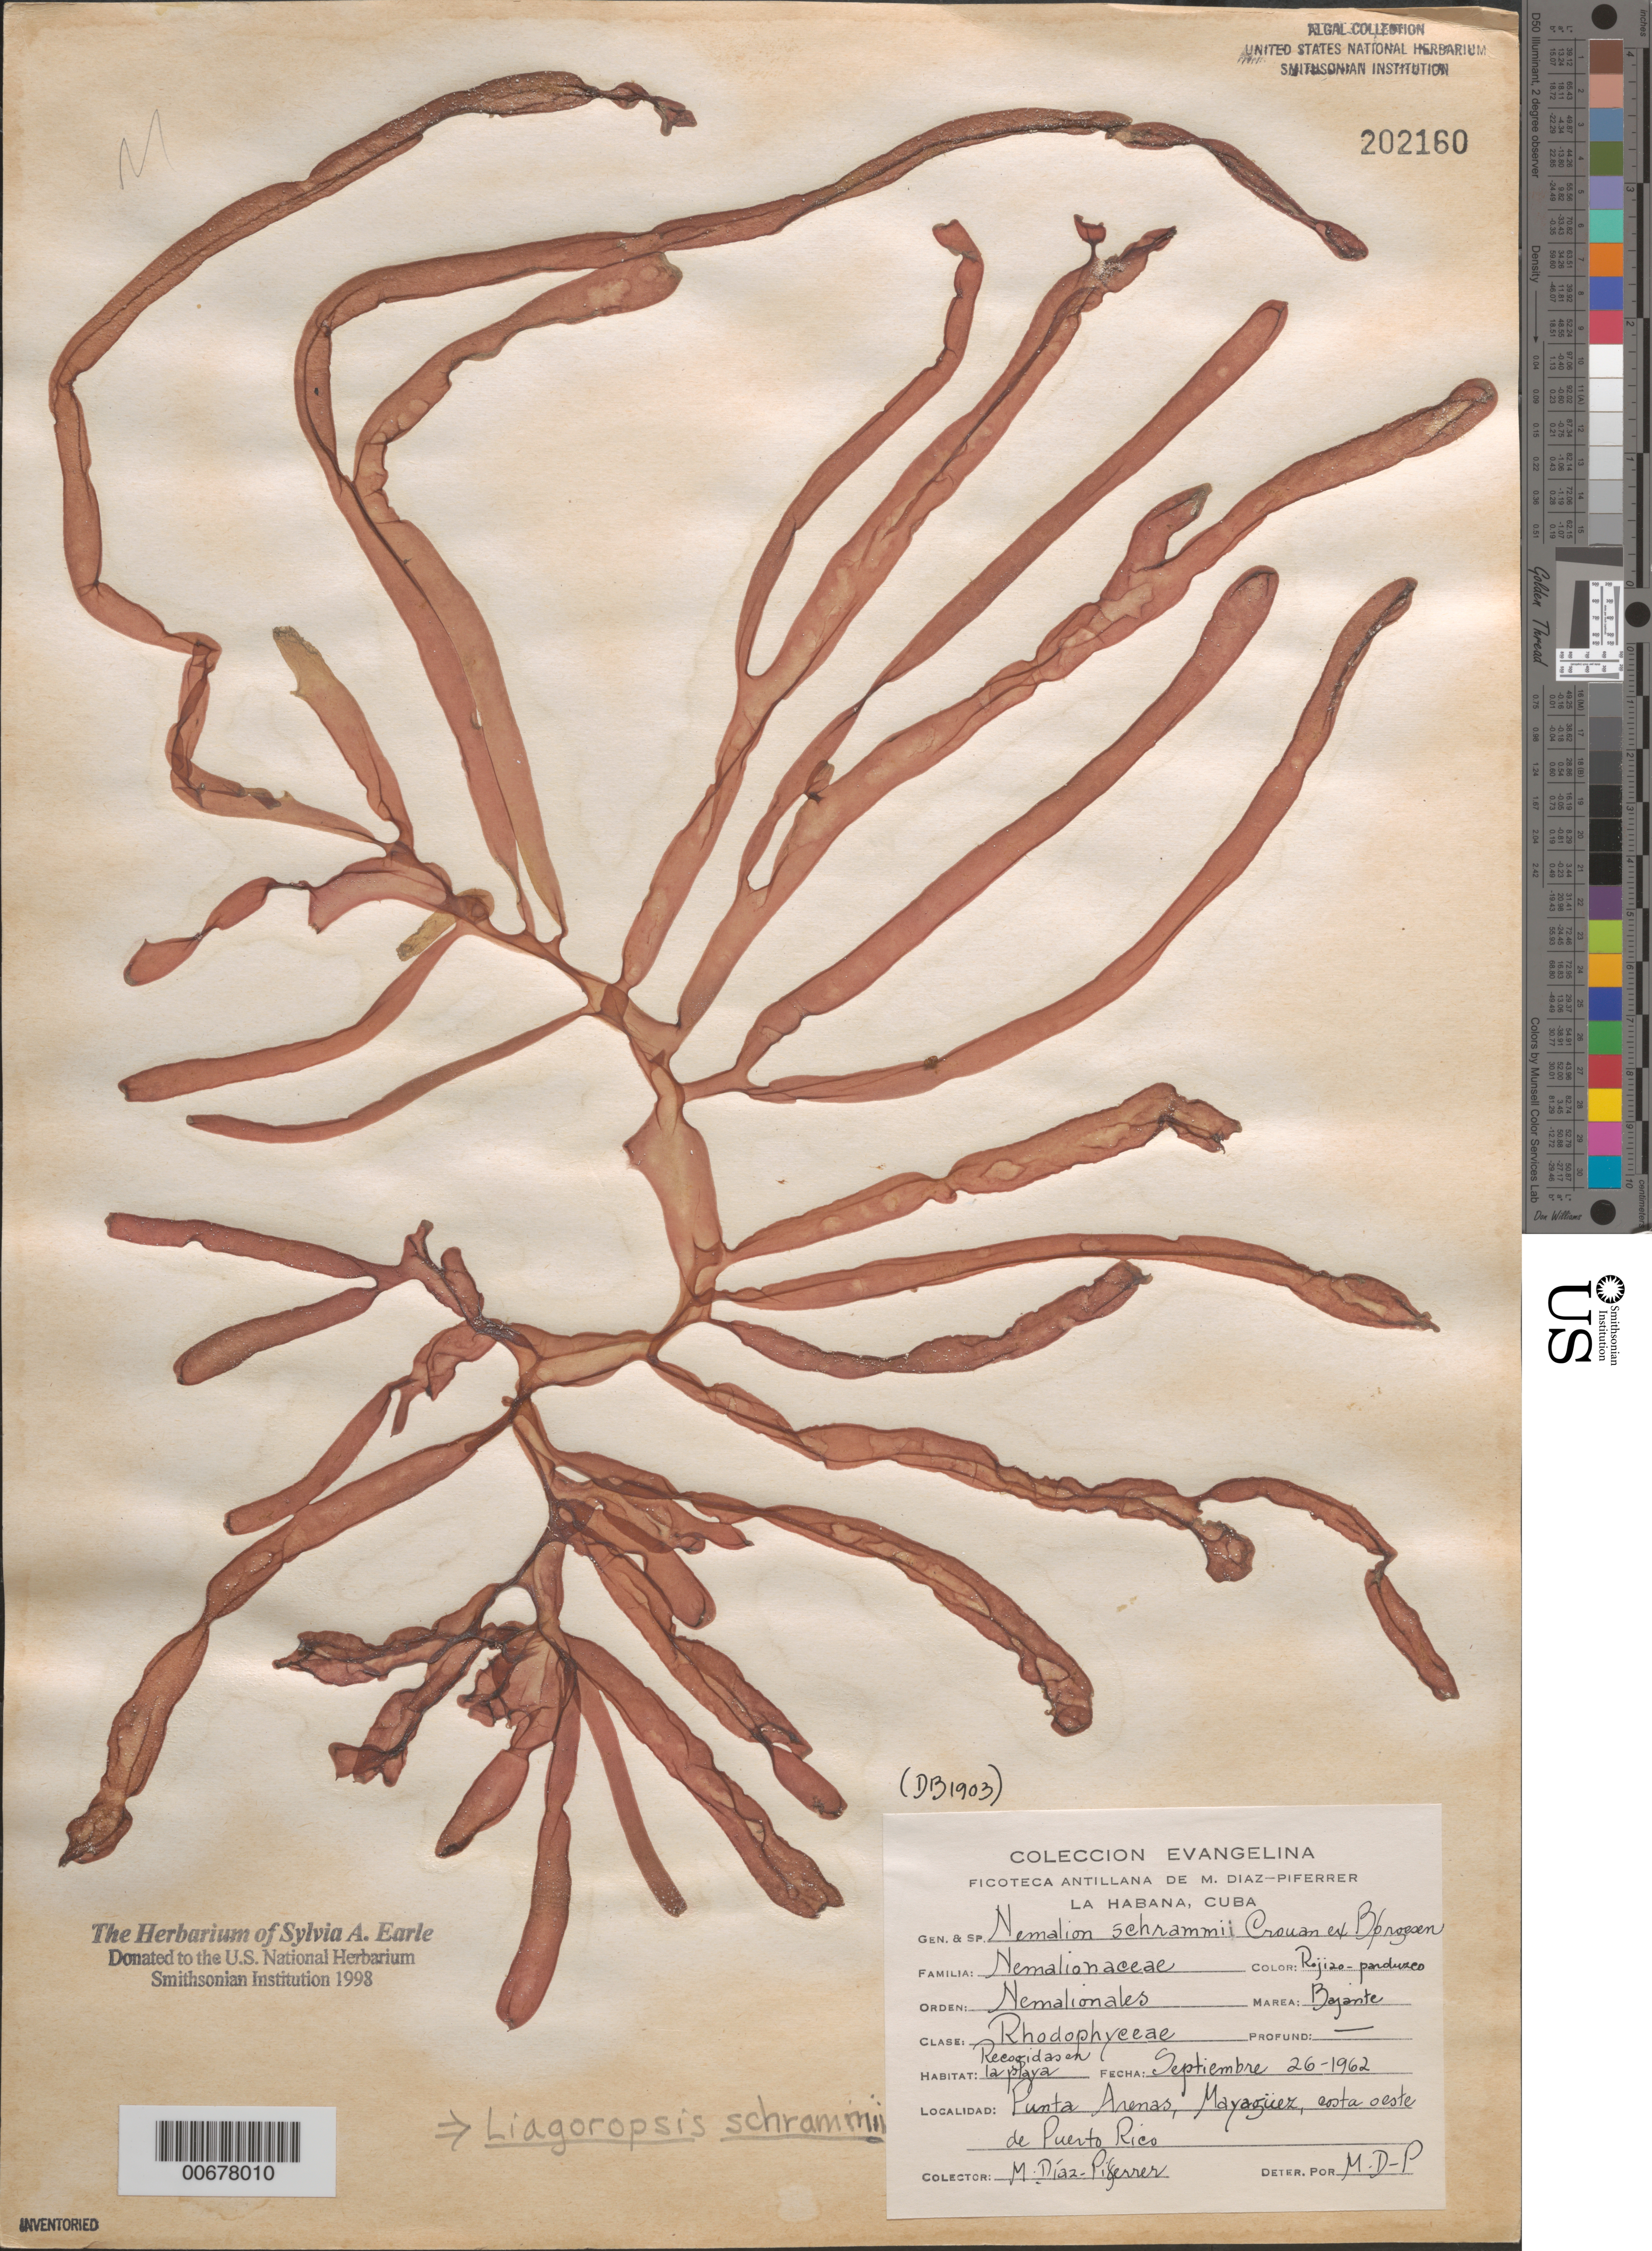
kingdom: Plantae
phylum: Rhodophyta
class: Florideophyceae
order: Nemaliales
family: Liagoraceae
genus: Liagoropsis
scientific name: Liagoropsis schrammii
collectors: M. Diaz-Piferrer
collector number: (DB) 1903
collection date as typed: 26 Sep 1962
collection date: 1962-09-26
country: Puerto Rico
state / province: Mayaguez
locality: Punta Arenas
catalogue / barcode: US 202160